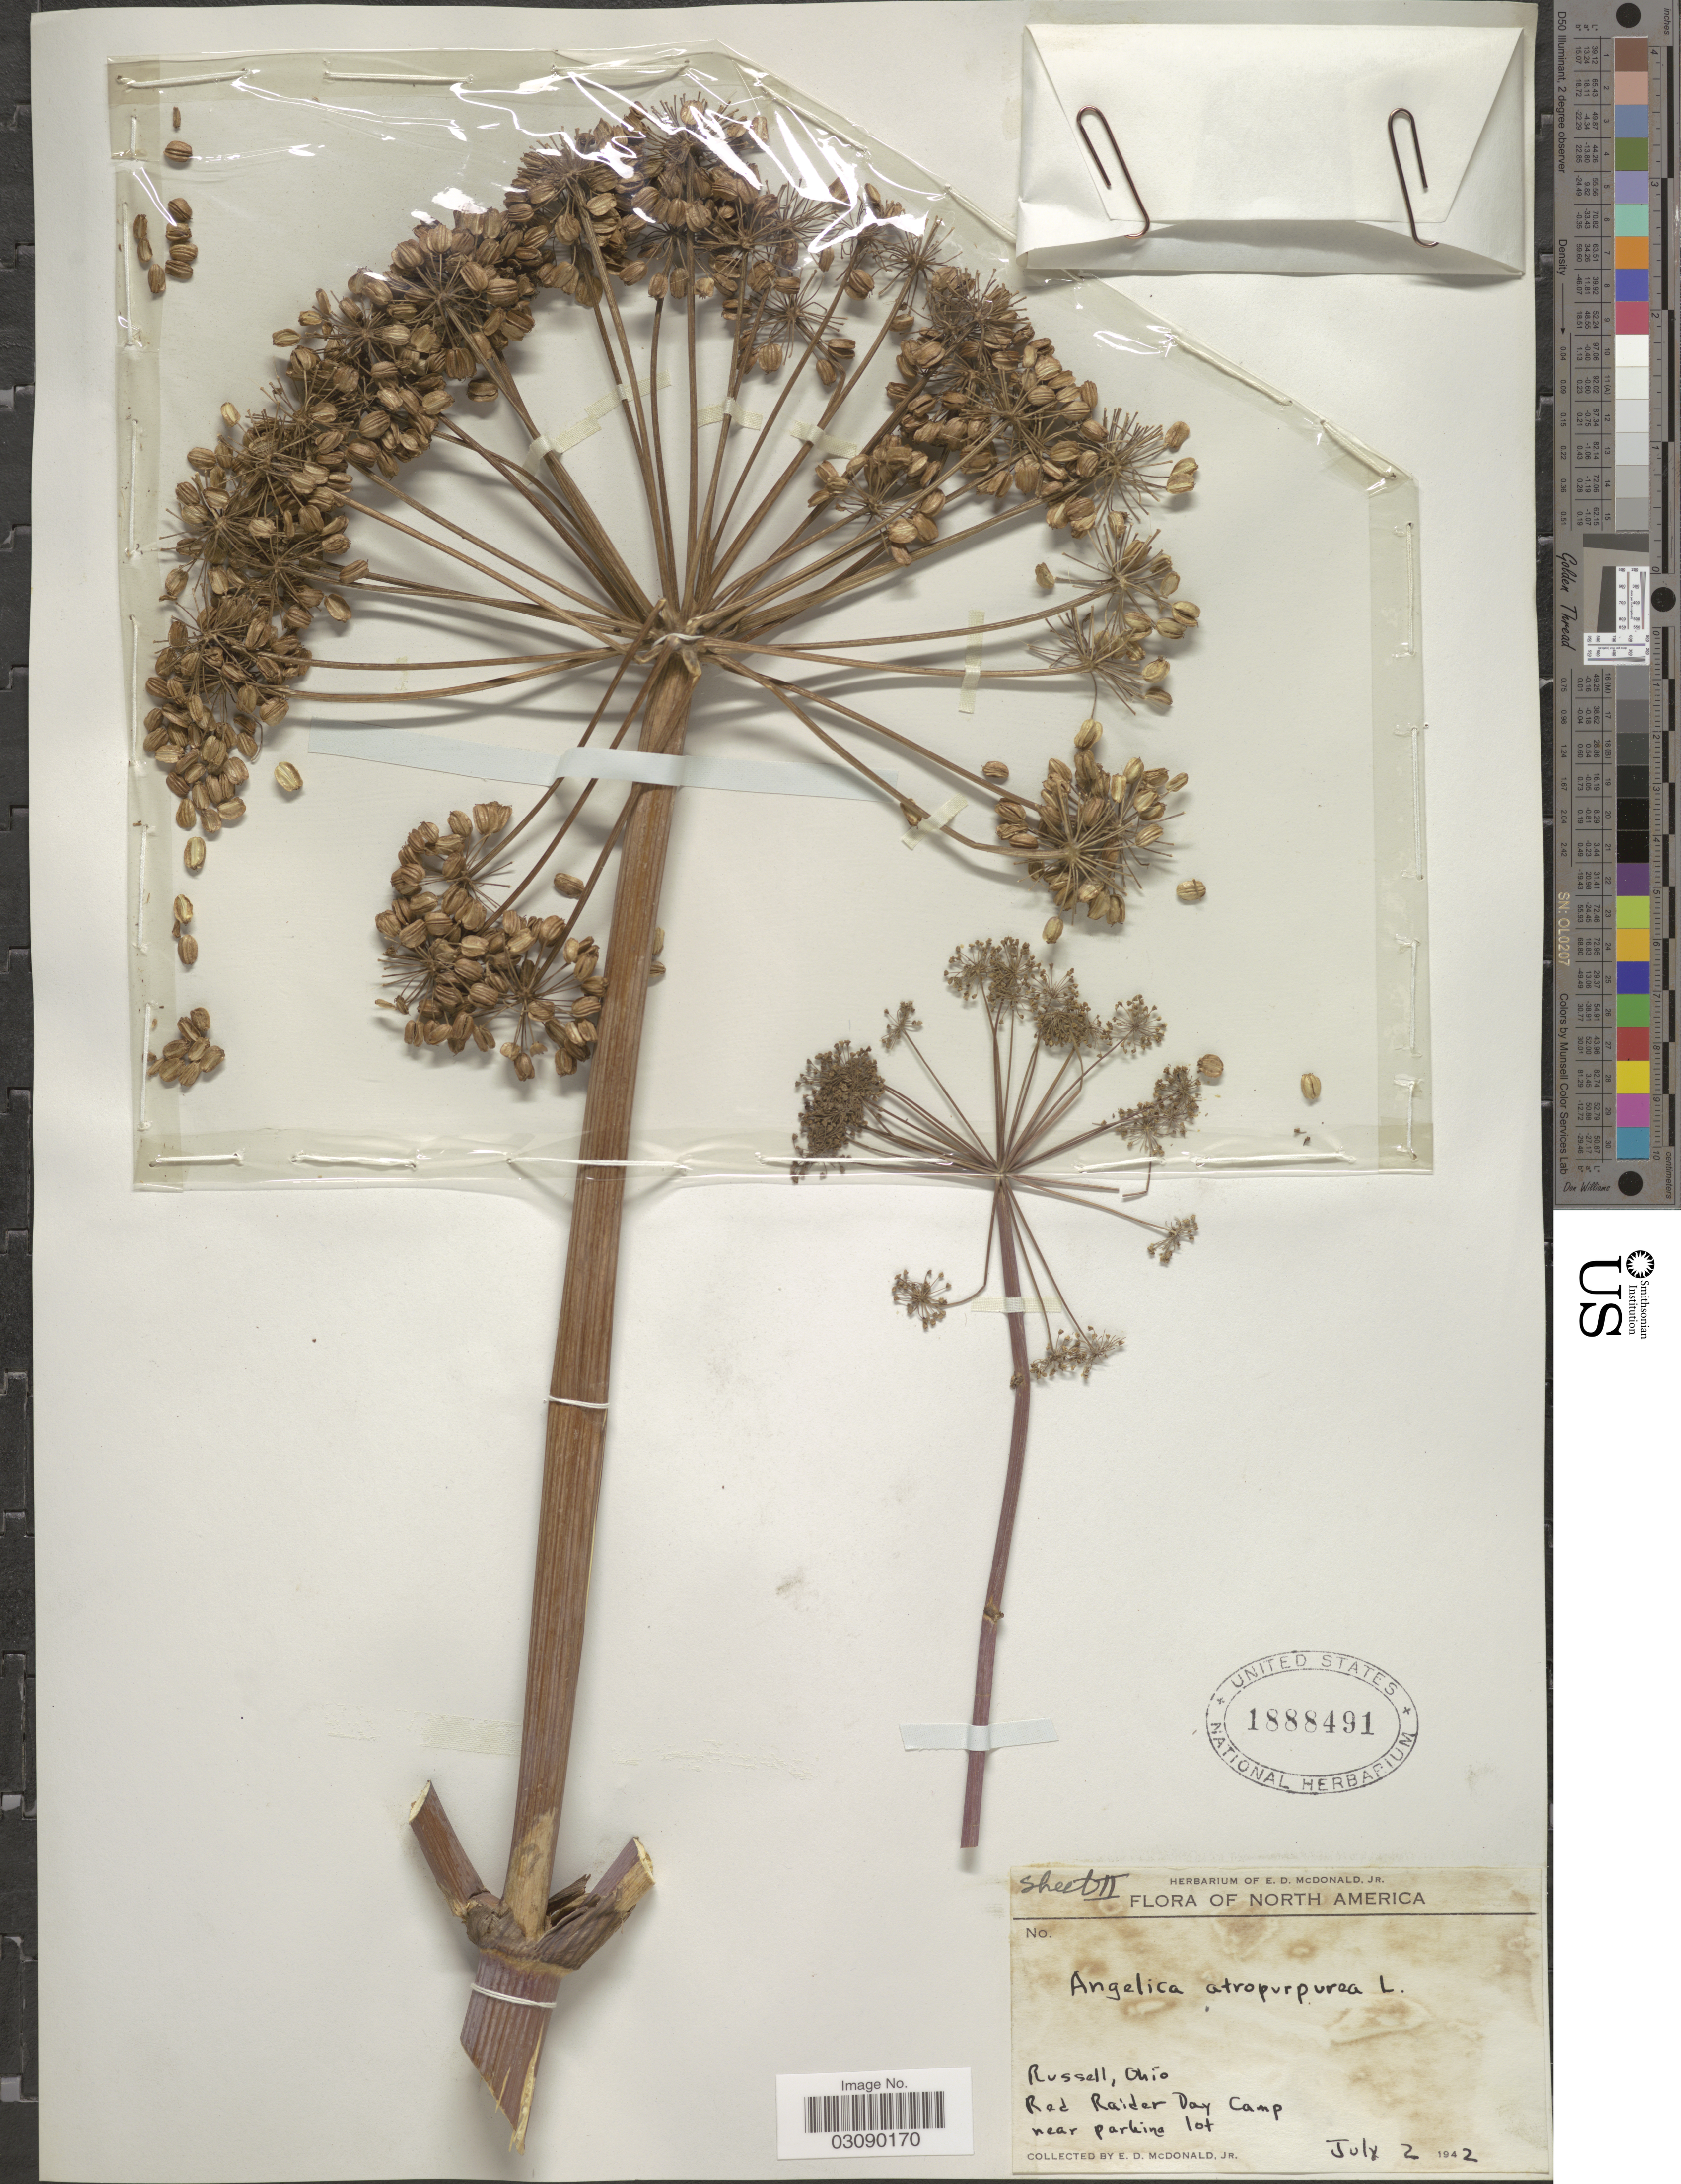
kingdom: Plantae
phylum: Tracheophyta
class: Magnoliopsida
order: Apiales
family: Apiaceae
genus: Angelica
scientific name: Angelica atropurpurea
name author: L.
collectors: E. D. McDonald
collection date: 1942-07-02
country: United States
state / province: Ohio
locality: Russell. Red Raider Day Camp near parking lot.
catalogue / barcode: US 1888491